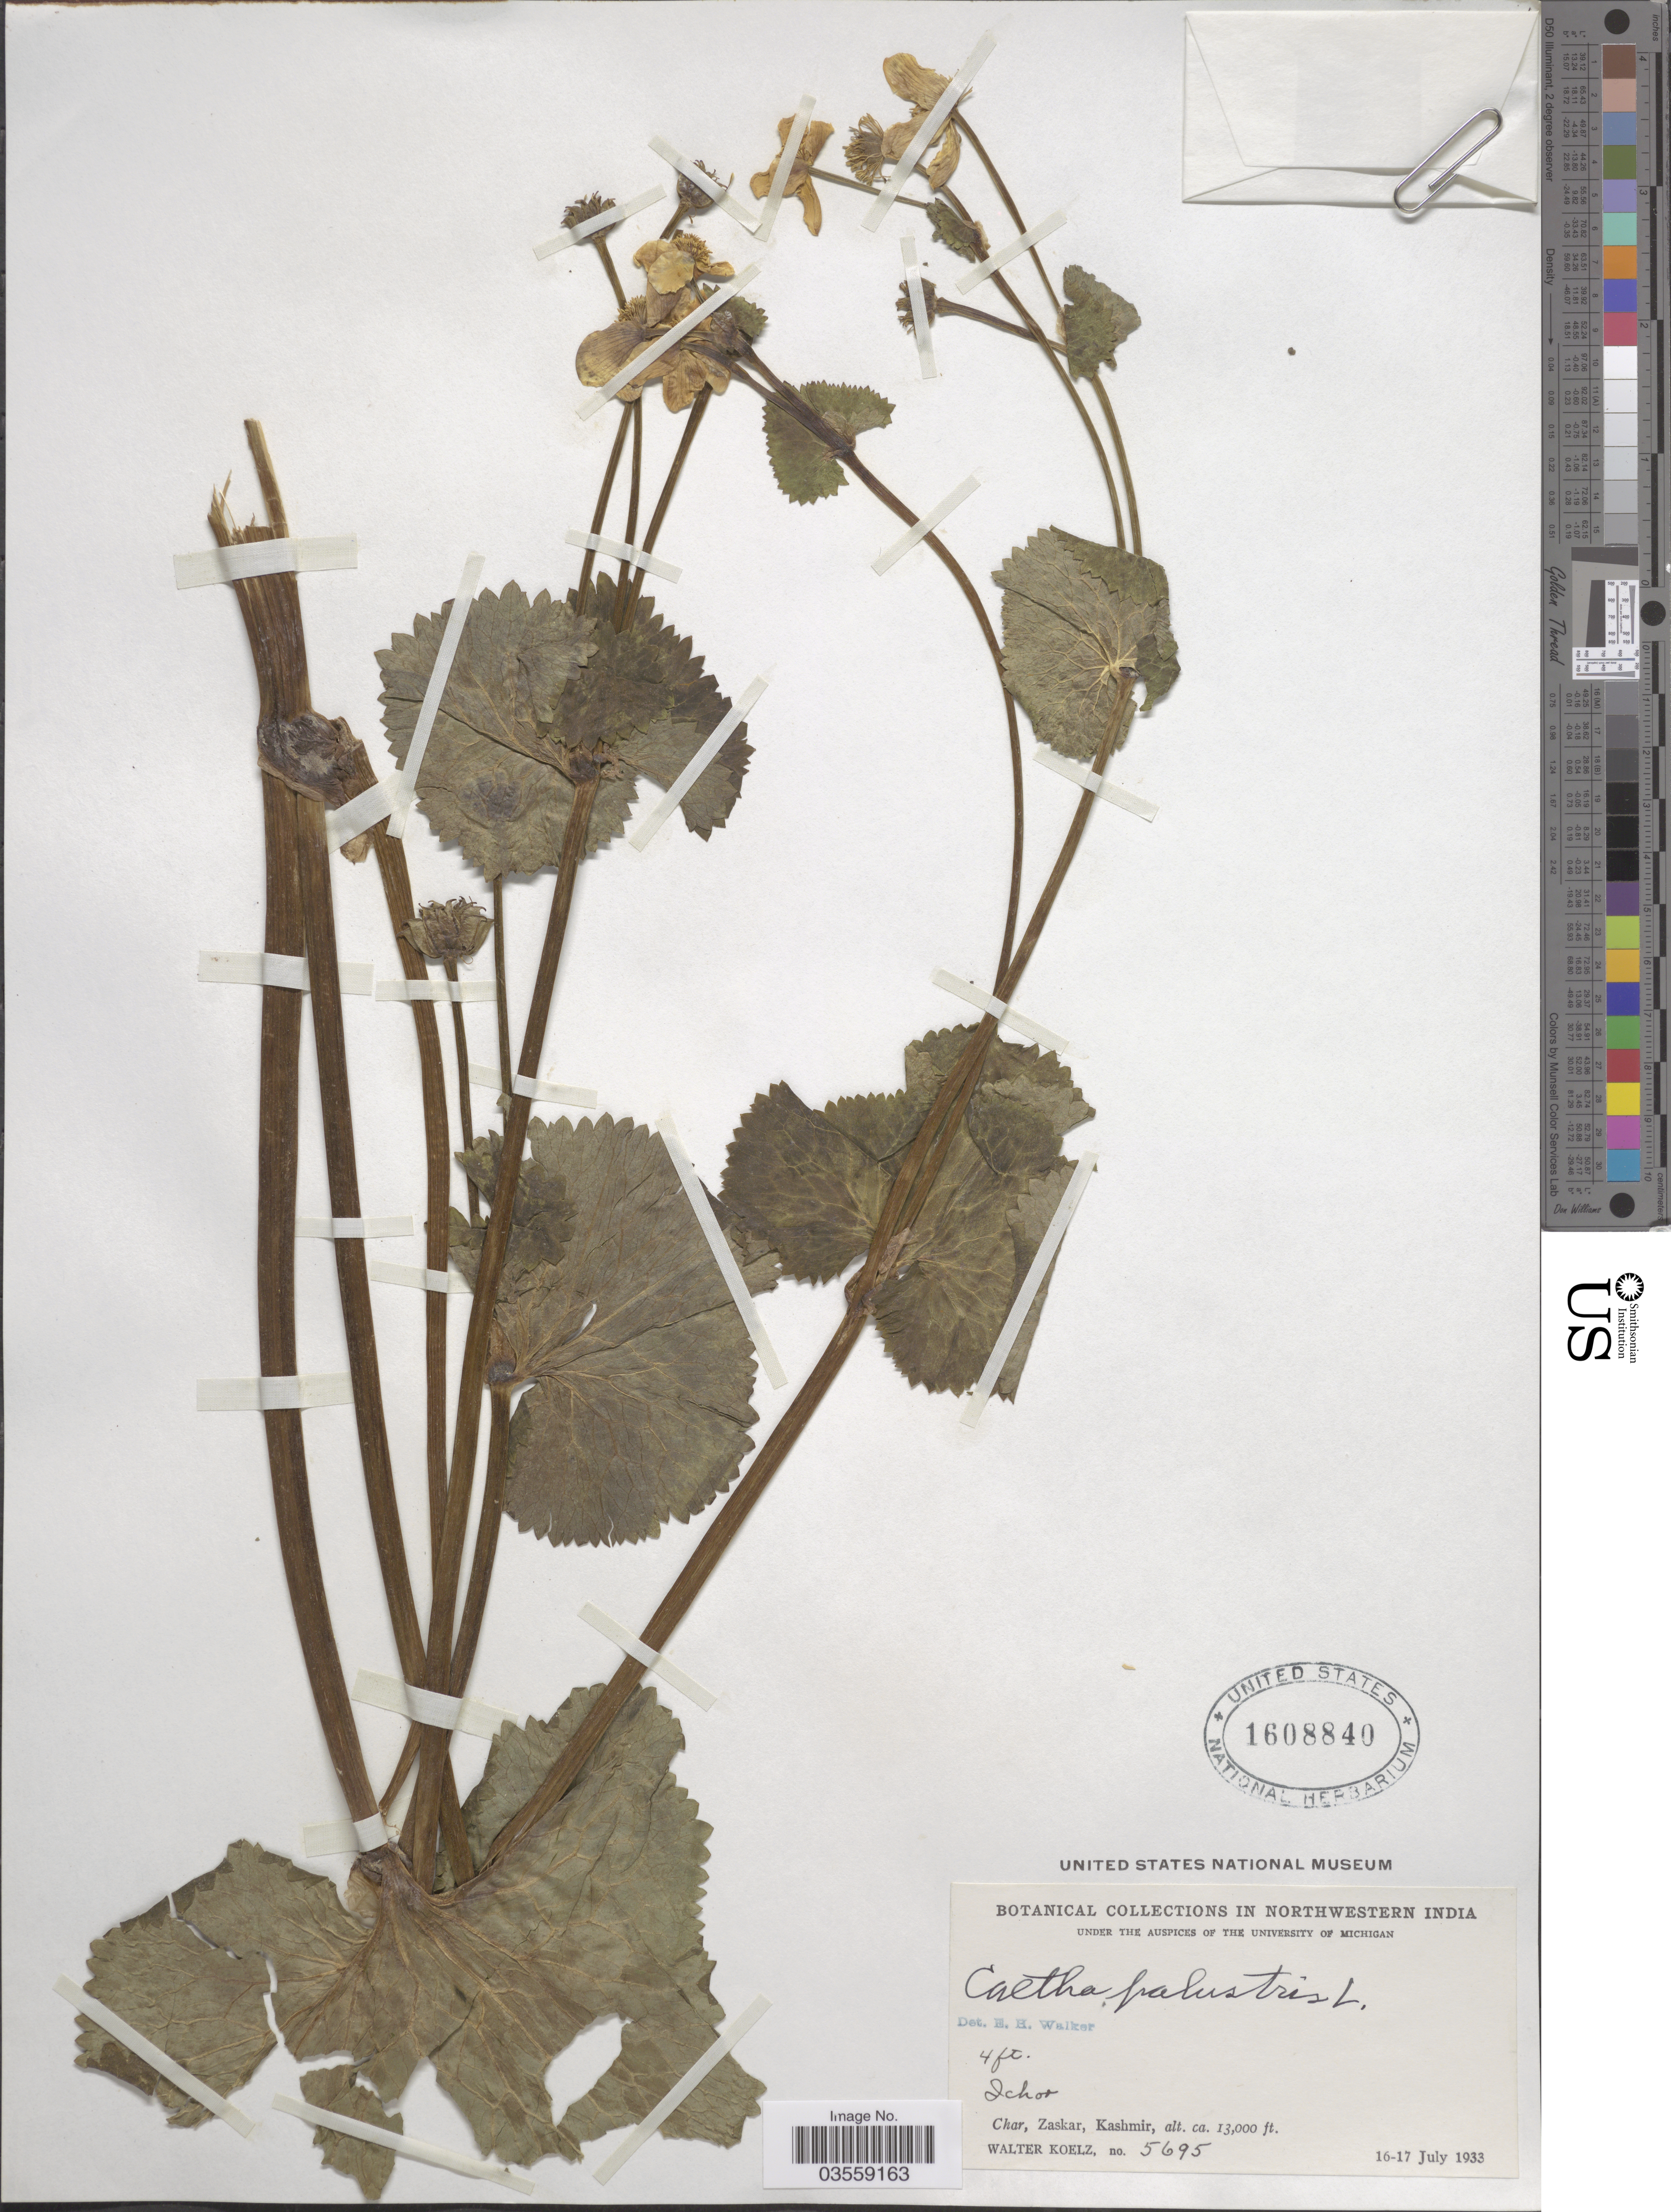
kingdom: Plantae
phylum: Tracheophyta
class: Magnoliopsida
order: Ranunculales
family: Ranunculaceae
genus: Caltha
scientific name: Caltha palustris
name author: L.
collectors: W. N. Koelz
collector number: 5695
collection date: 1933-07-16/1933-07-17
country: India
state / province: Ladakh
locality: Northwestern India. Ichor. Char, Zaskar, Kashmir.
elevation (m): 3962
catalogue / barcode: US 1608840